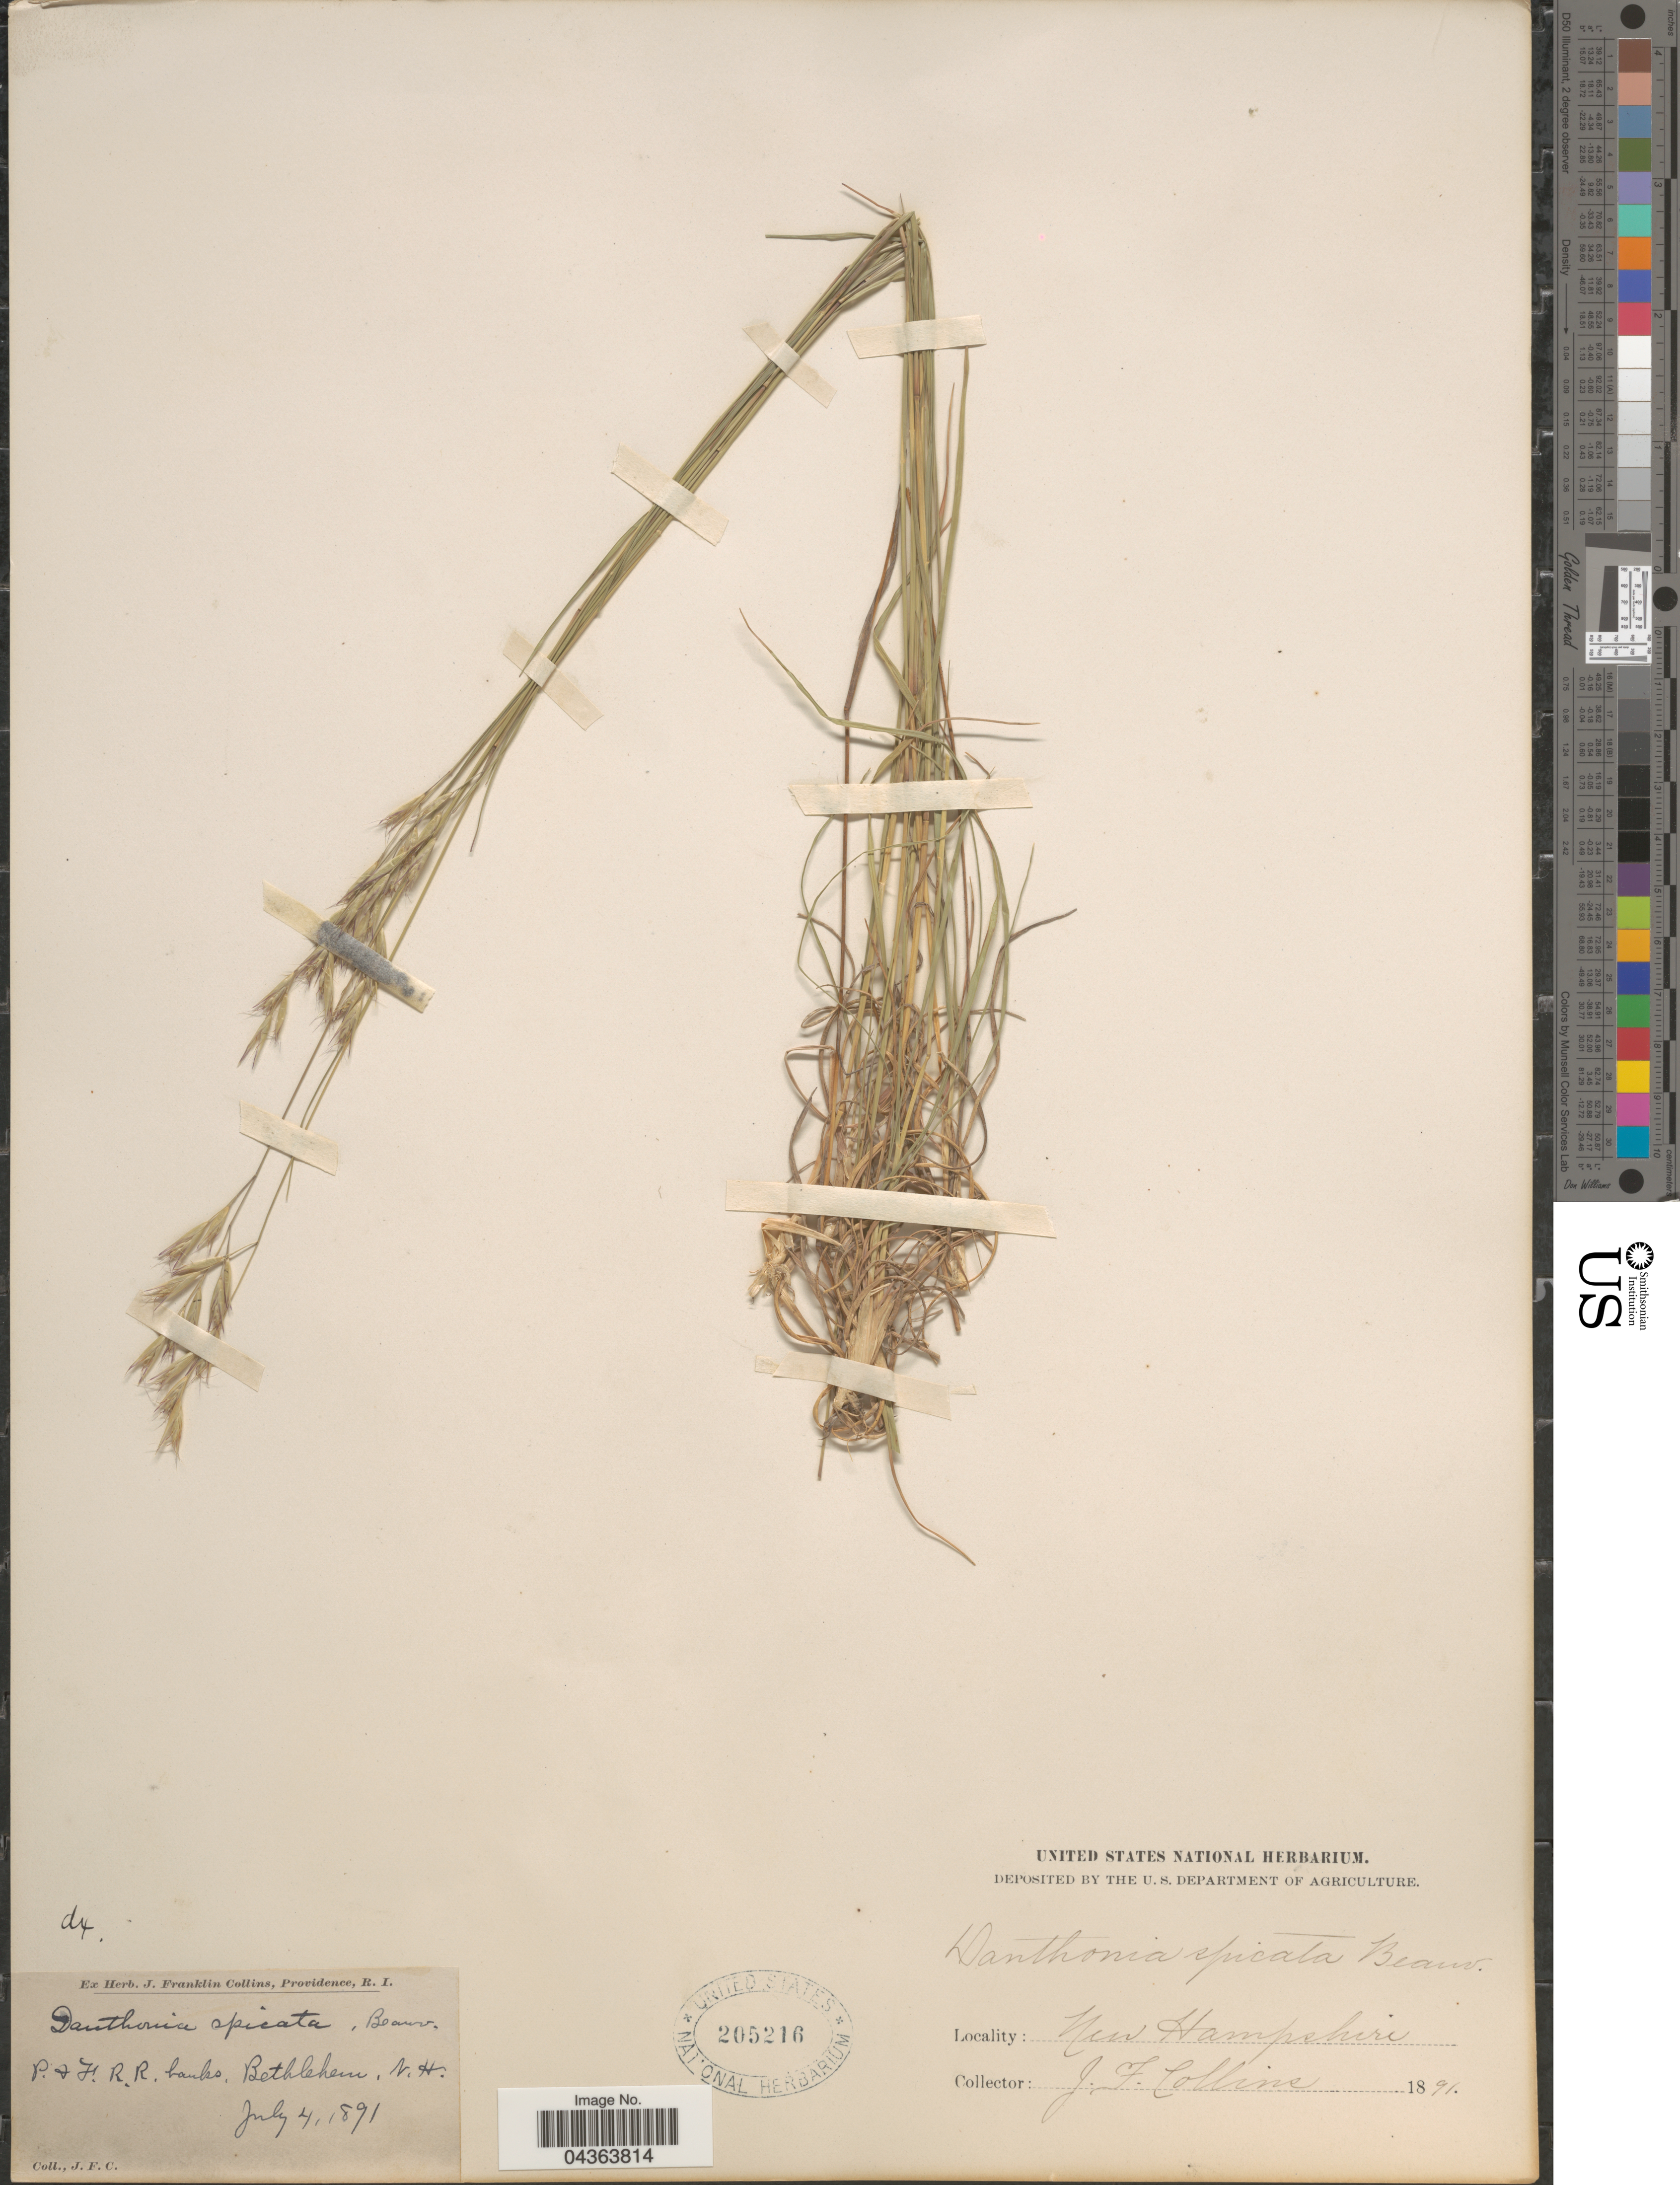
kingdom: Plantae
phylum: Tracheophyta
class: Liliopsida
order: Poales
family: Poaceae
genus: Danthonia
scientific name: Danthonia spicata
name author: (L.) P. Beauv. ex Roem. & Schult.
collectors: J. Collins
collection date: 1891-07-04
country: United States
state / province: New Hampshire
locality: P. & F. R.R. banks. Bethlehem.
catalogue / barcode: US 205216